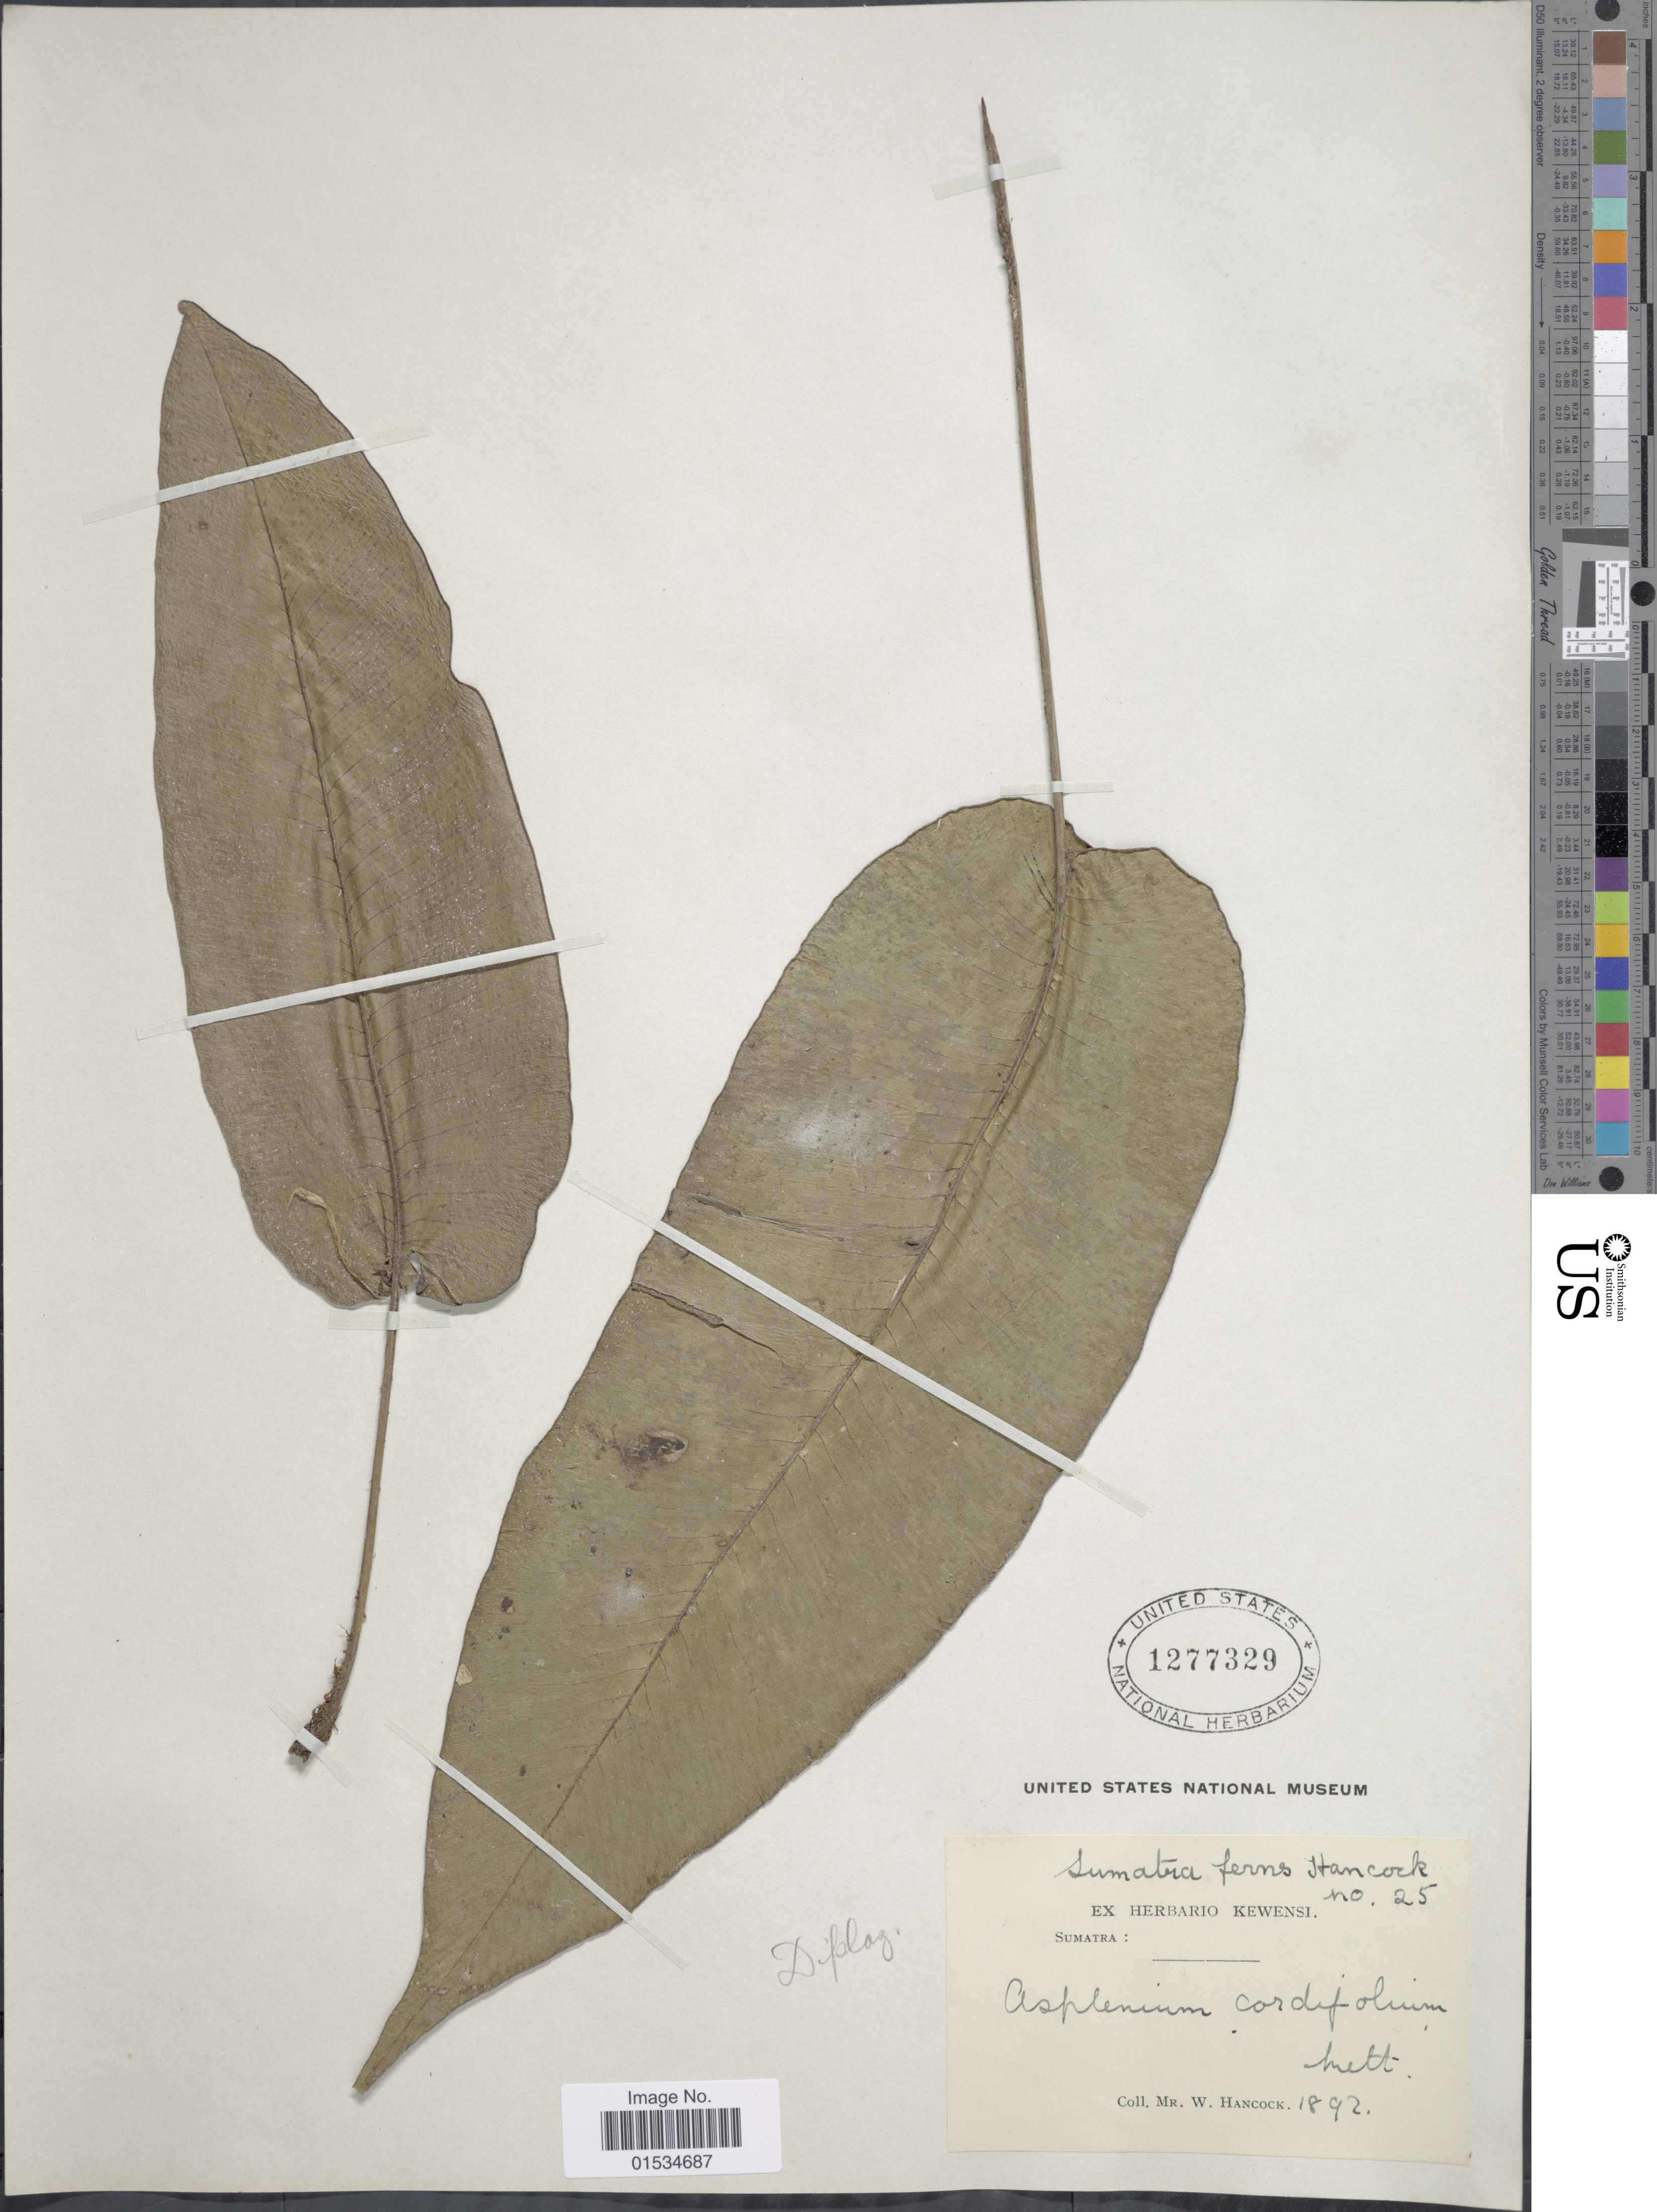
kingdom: Plantae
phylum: Tracheophyta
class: Polypodiopsida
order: Polypodiales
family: Athyriaceae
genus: Diplazium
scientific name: Diplazium cordifolium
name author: Blume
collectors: W. Hancock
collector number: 25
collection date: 1892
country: Indonesia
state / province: Sumatra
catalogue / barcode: US 1277329